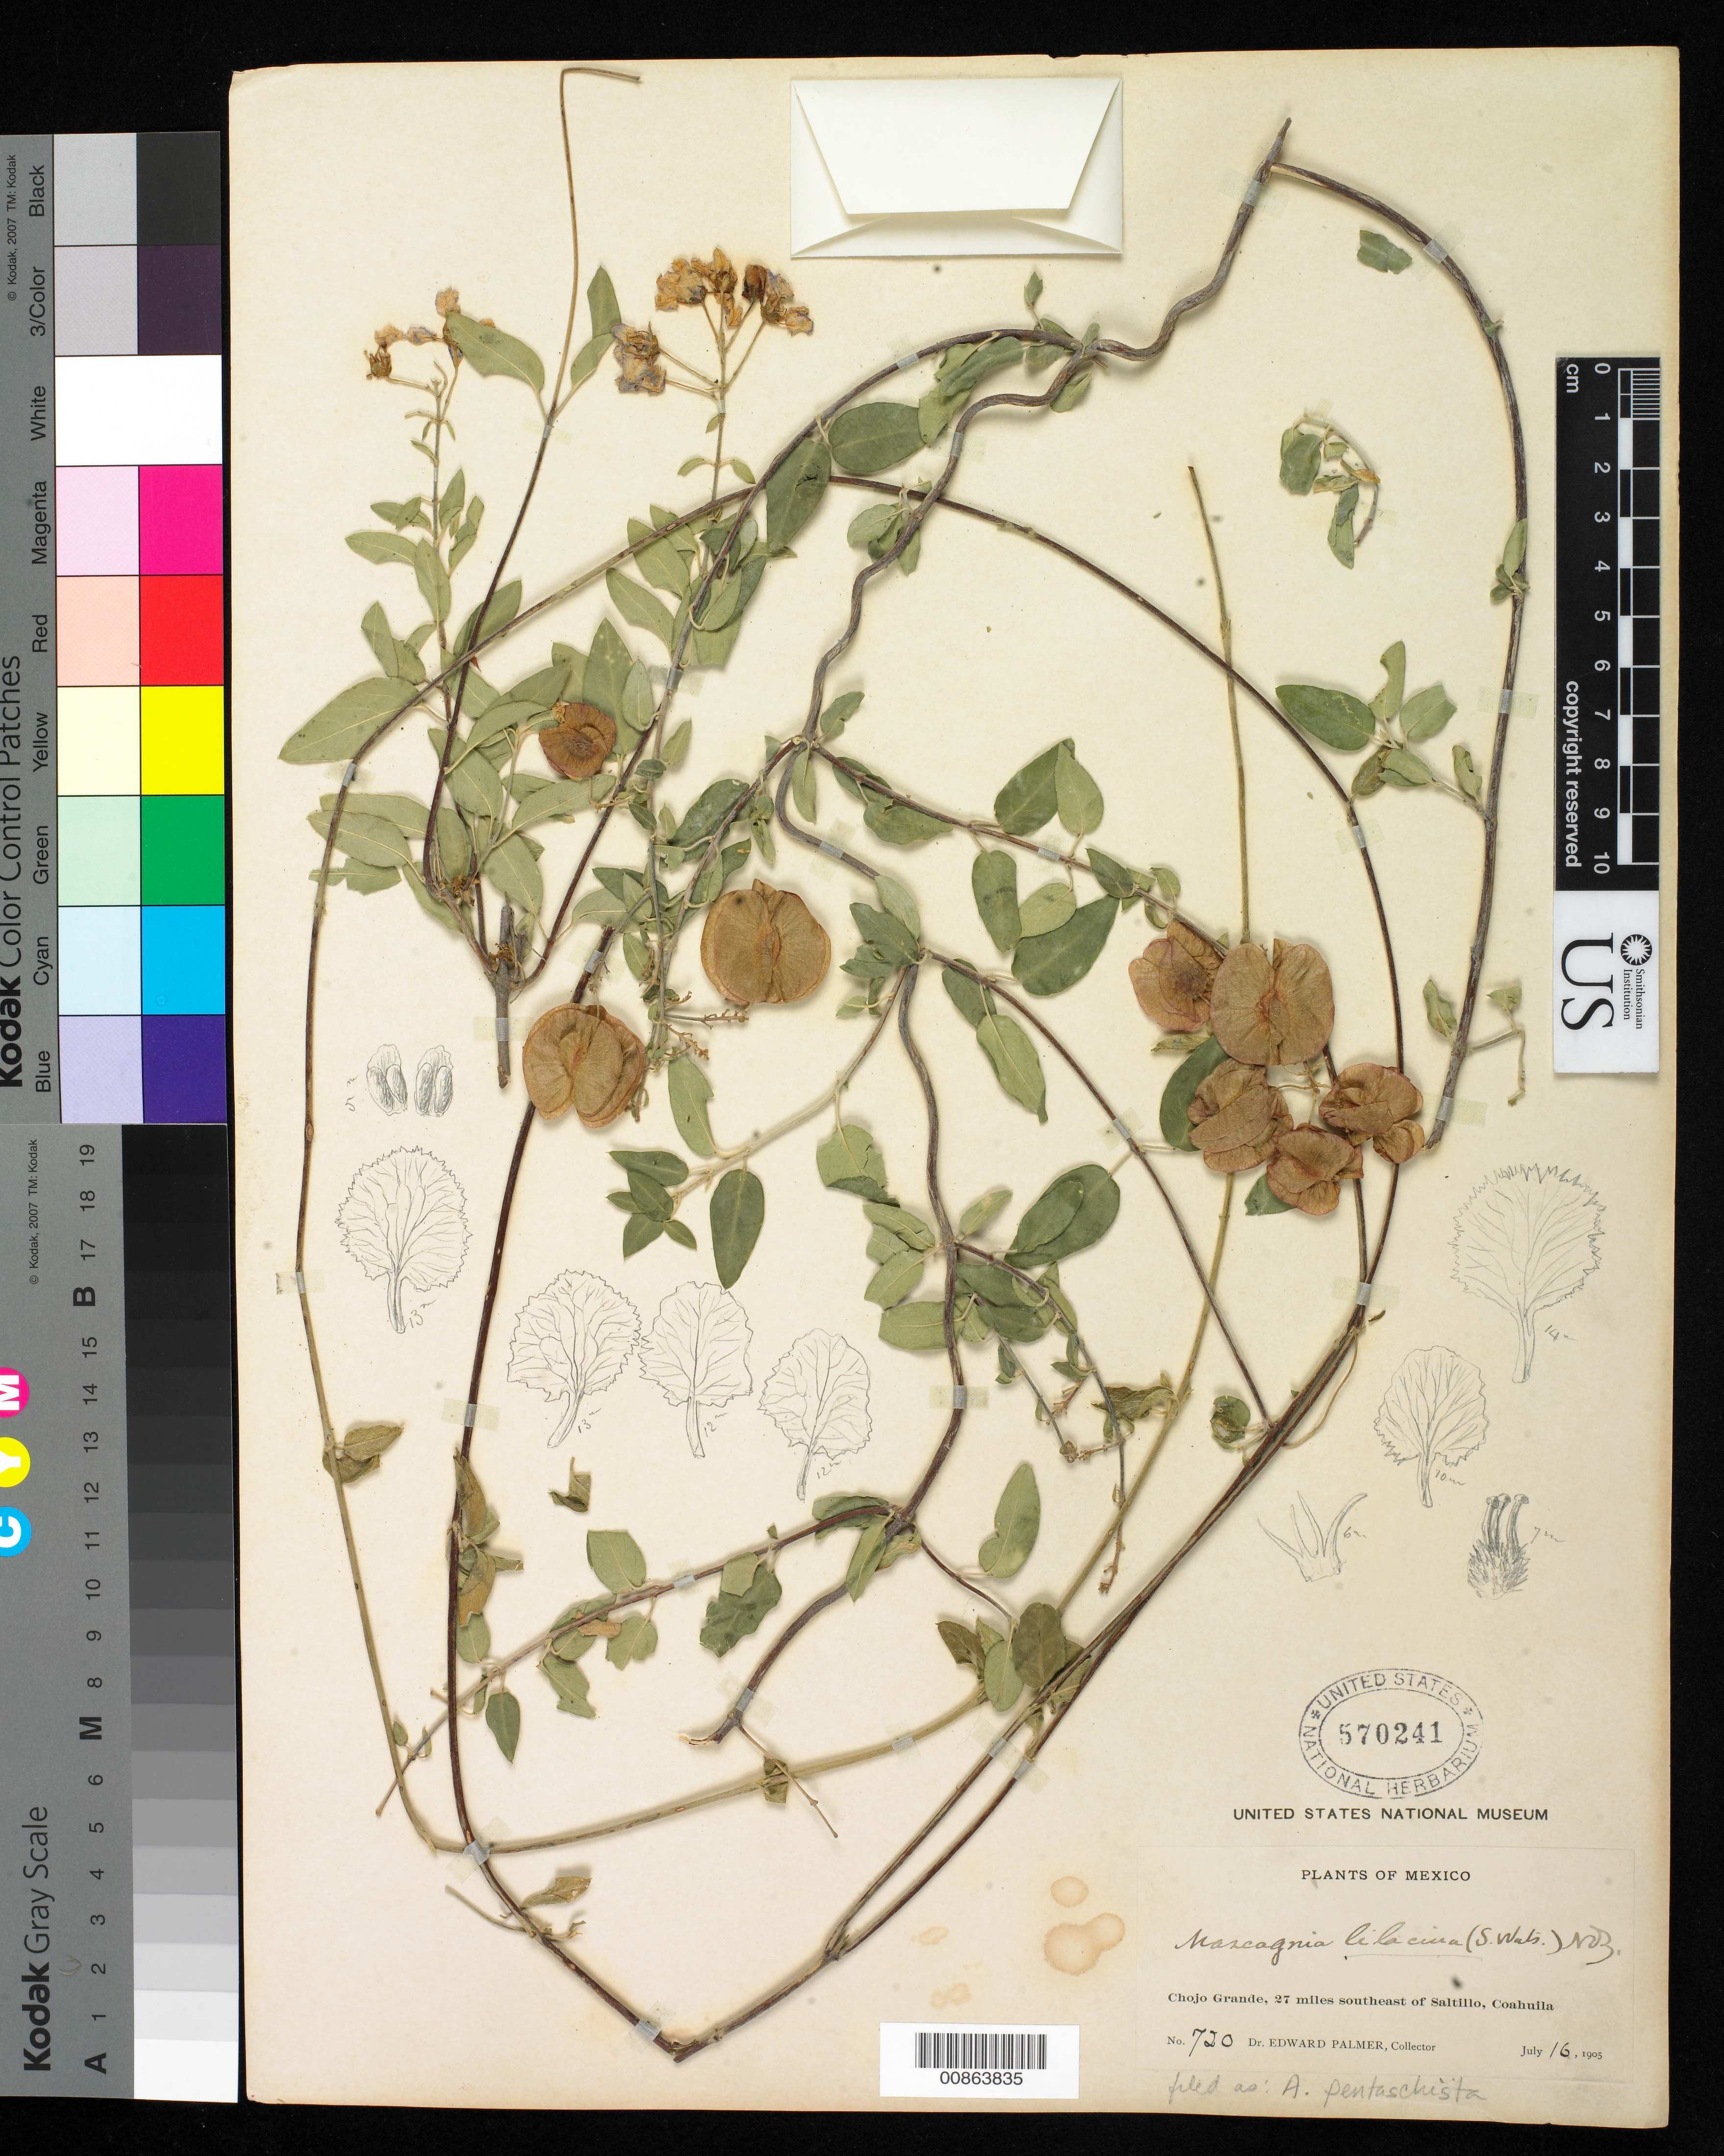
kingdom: Plantae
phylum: Tracheophyta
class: Magnoliopsida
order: Malvales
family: Malvaceae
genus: Anoda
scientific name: Anoda pentaschista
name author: A. Gray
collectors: E. Palmer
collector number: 720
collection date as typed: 16 Jul 1905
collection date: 1905-07-16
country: Mexico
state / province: Coahuila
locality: Chojo Grande, 27 miles southeast of Saltillo, Coahuila.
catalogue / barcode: US 570241